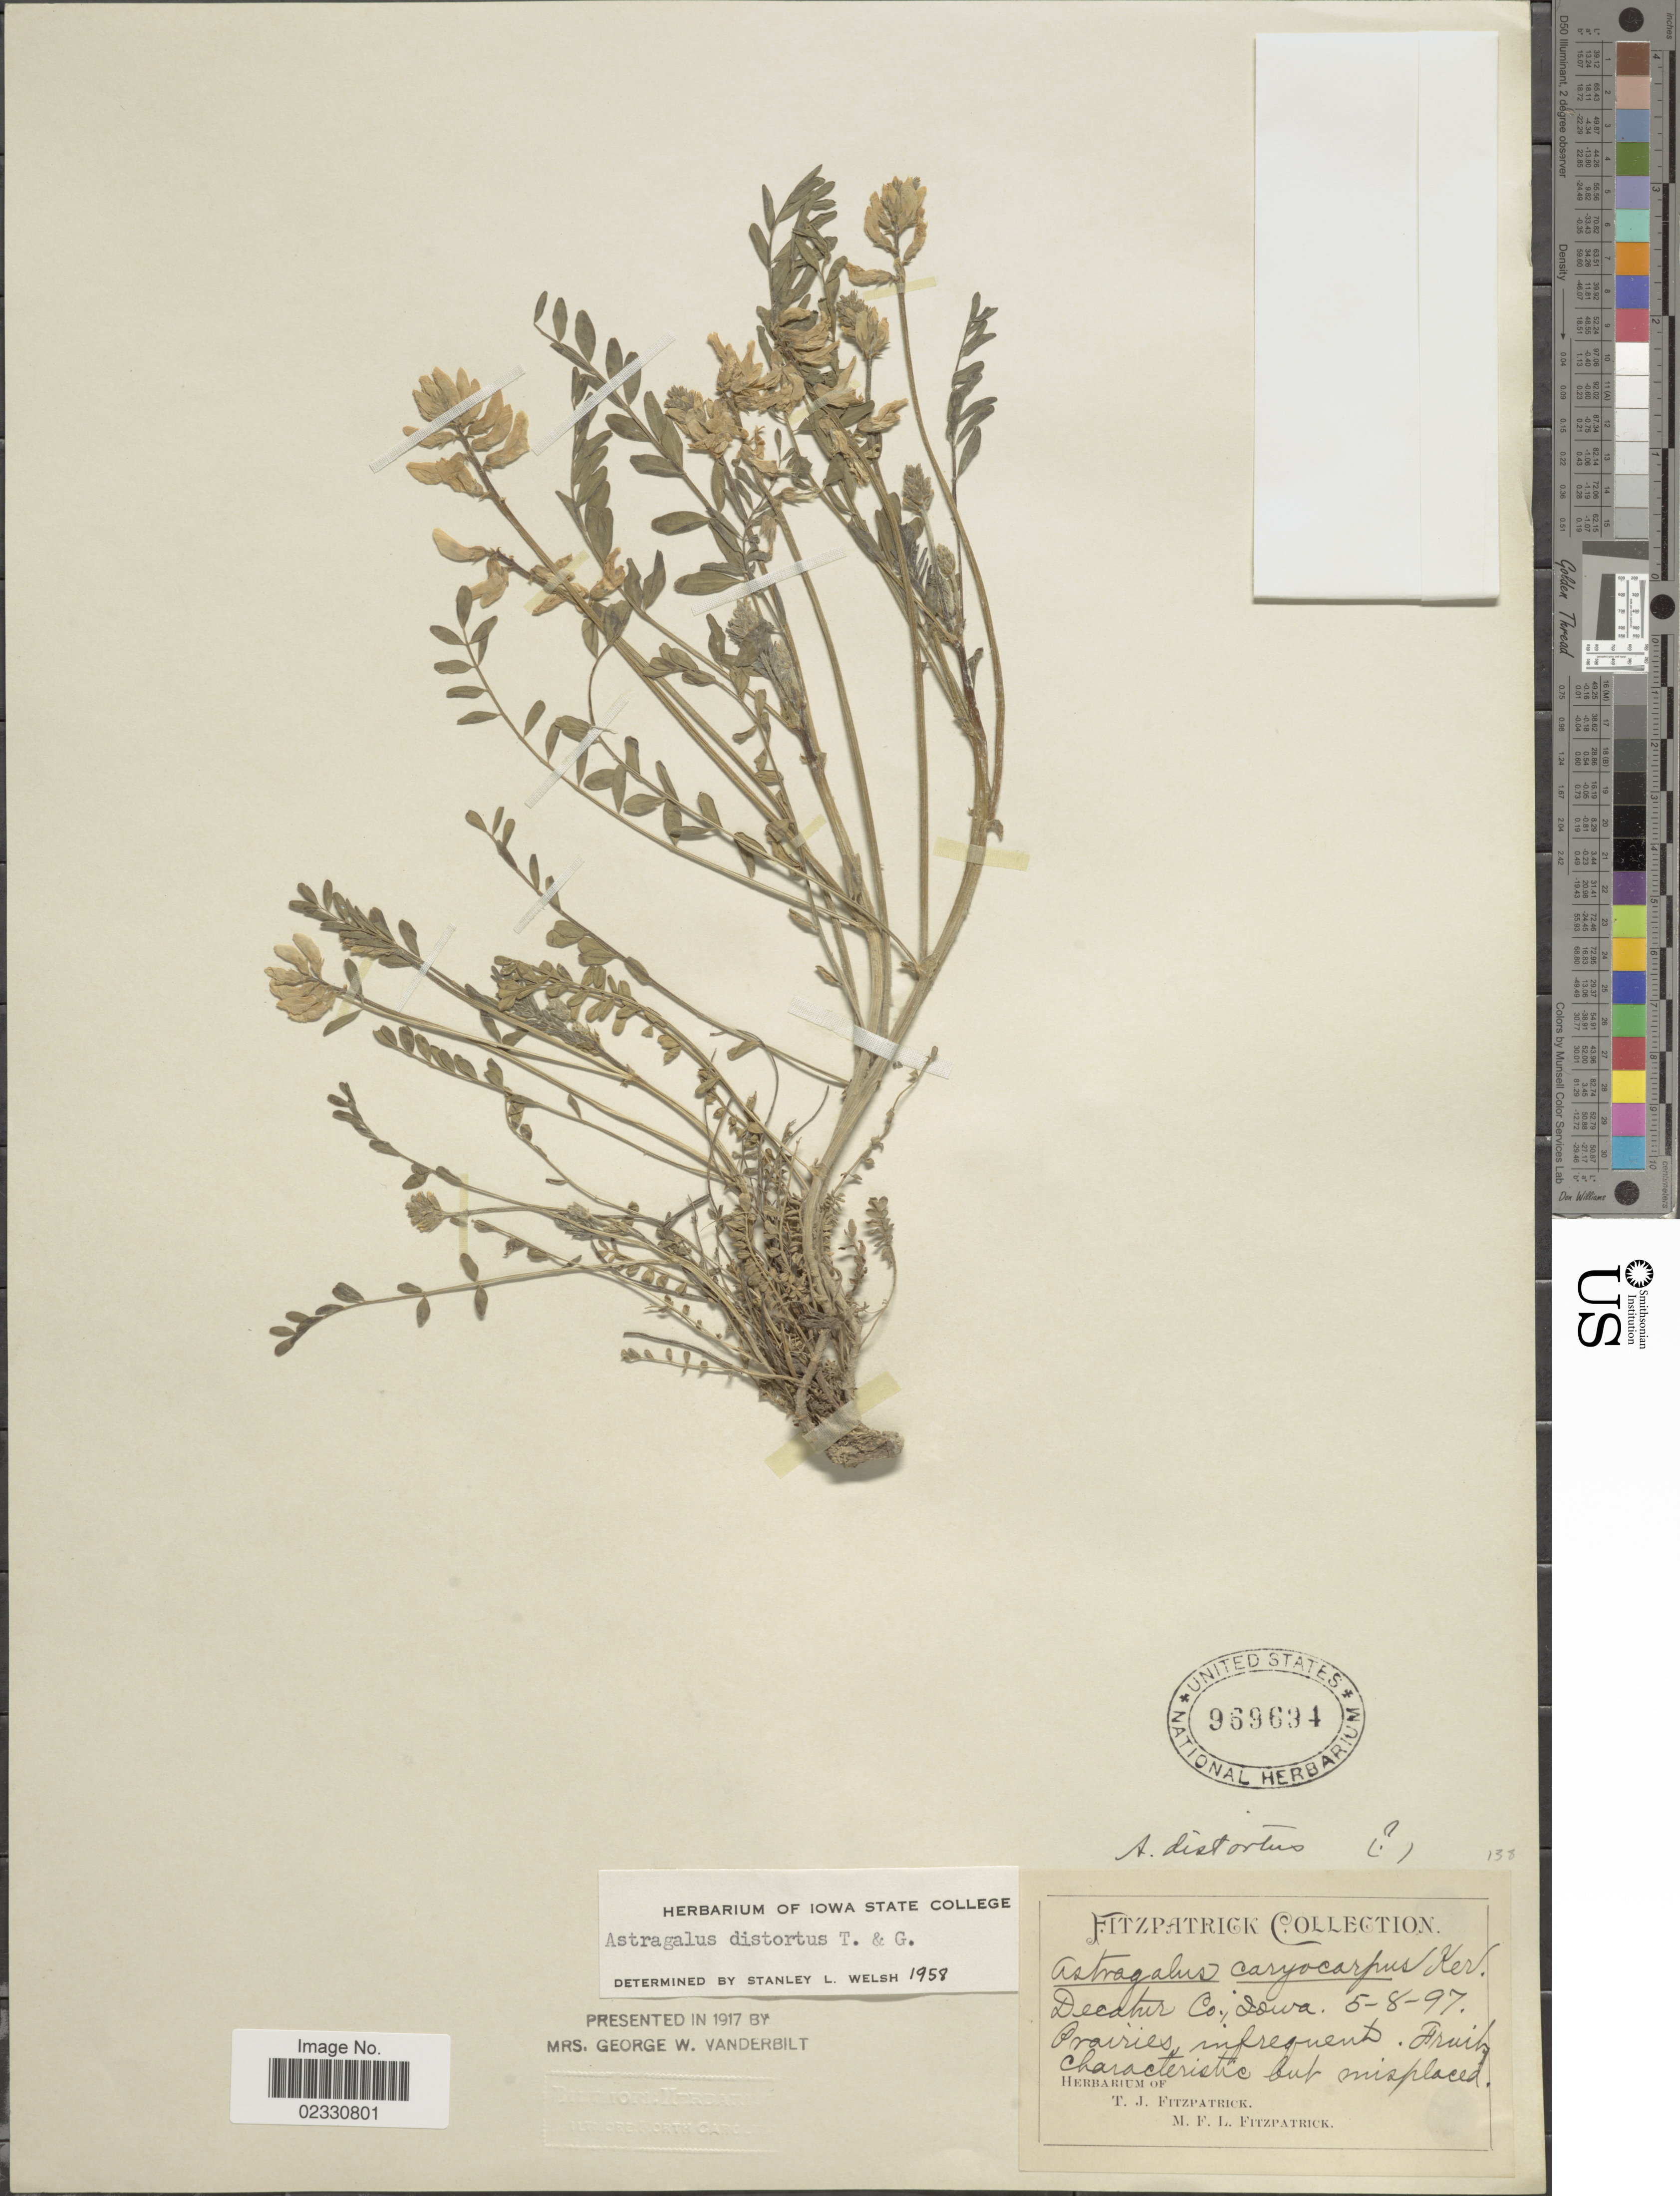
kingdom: Plantae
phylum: Tracheophyta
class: Magnoliopsida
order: Fabales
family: Fabaceae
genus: Astragalus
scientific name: Astragalus distortus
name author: Torr. & A. Gray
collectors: ex herb. T. J. Fitzpatrick M. F. L. Fitzpatrick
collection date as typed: Transcribed d/m/y: 8/5/97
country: United States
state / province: Iowa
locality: Decatur Co., Prairies.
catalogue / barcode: US 969694